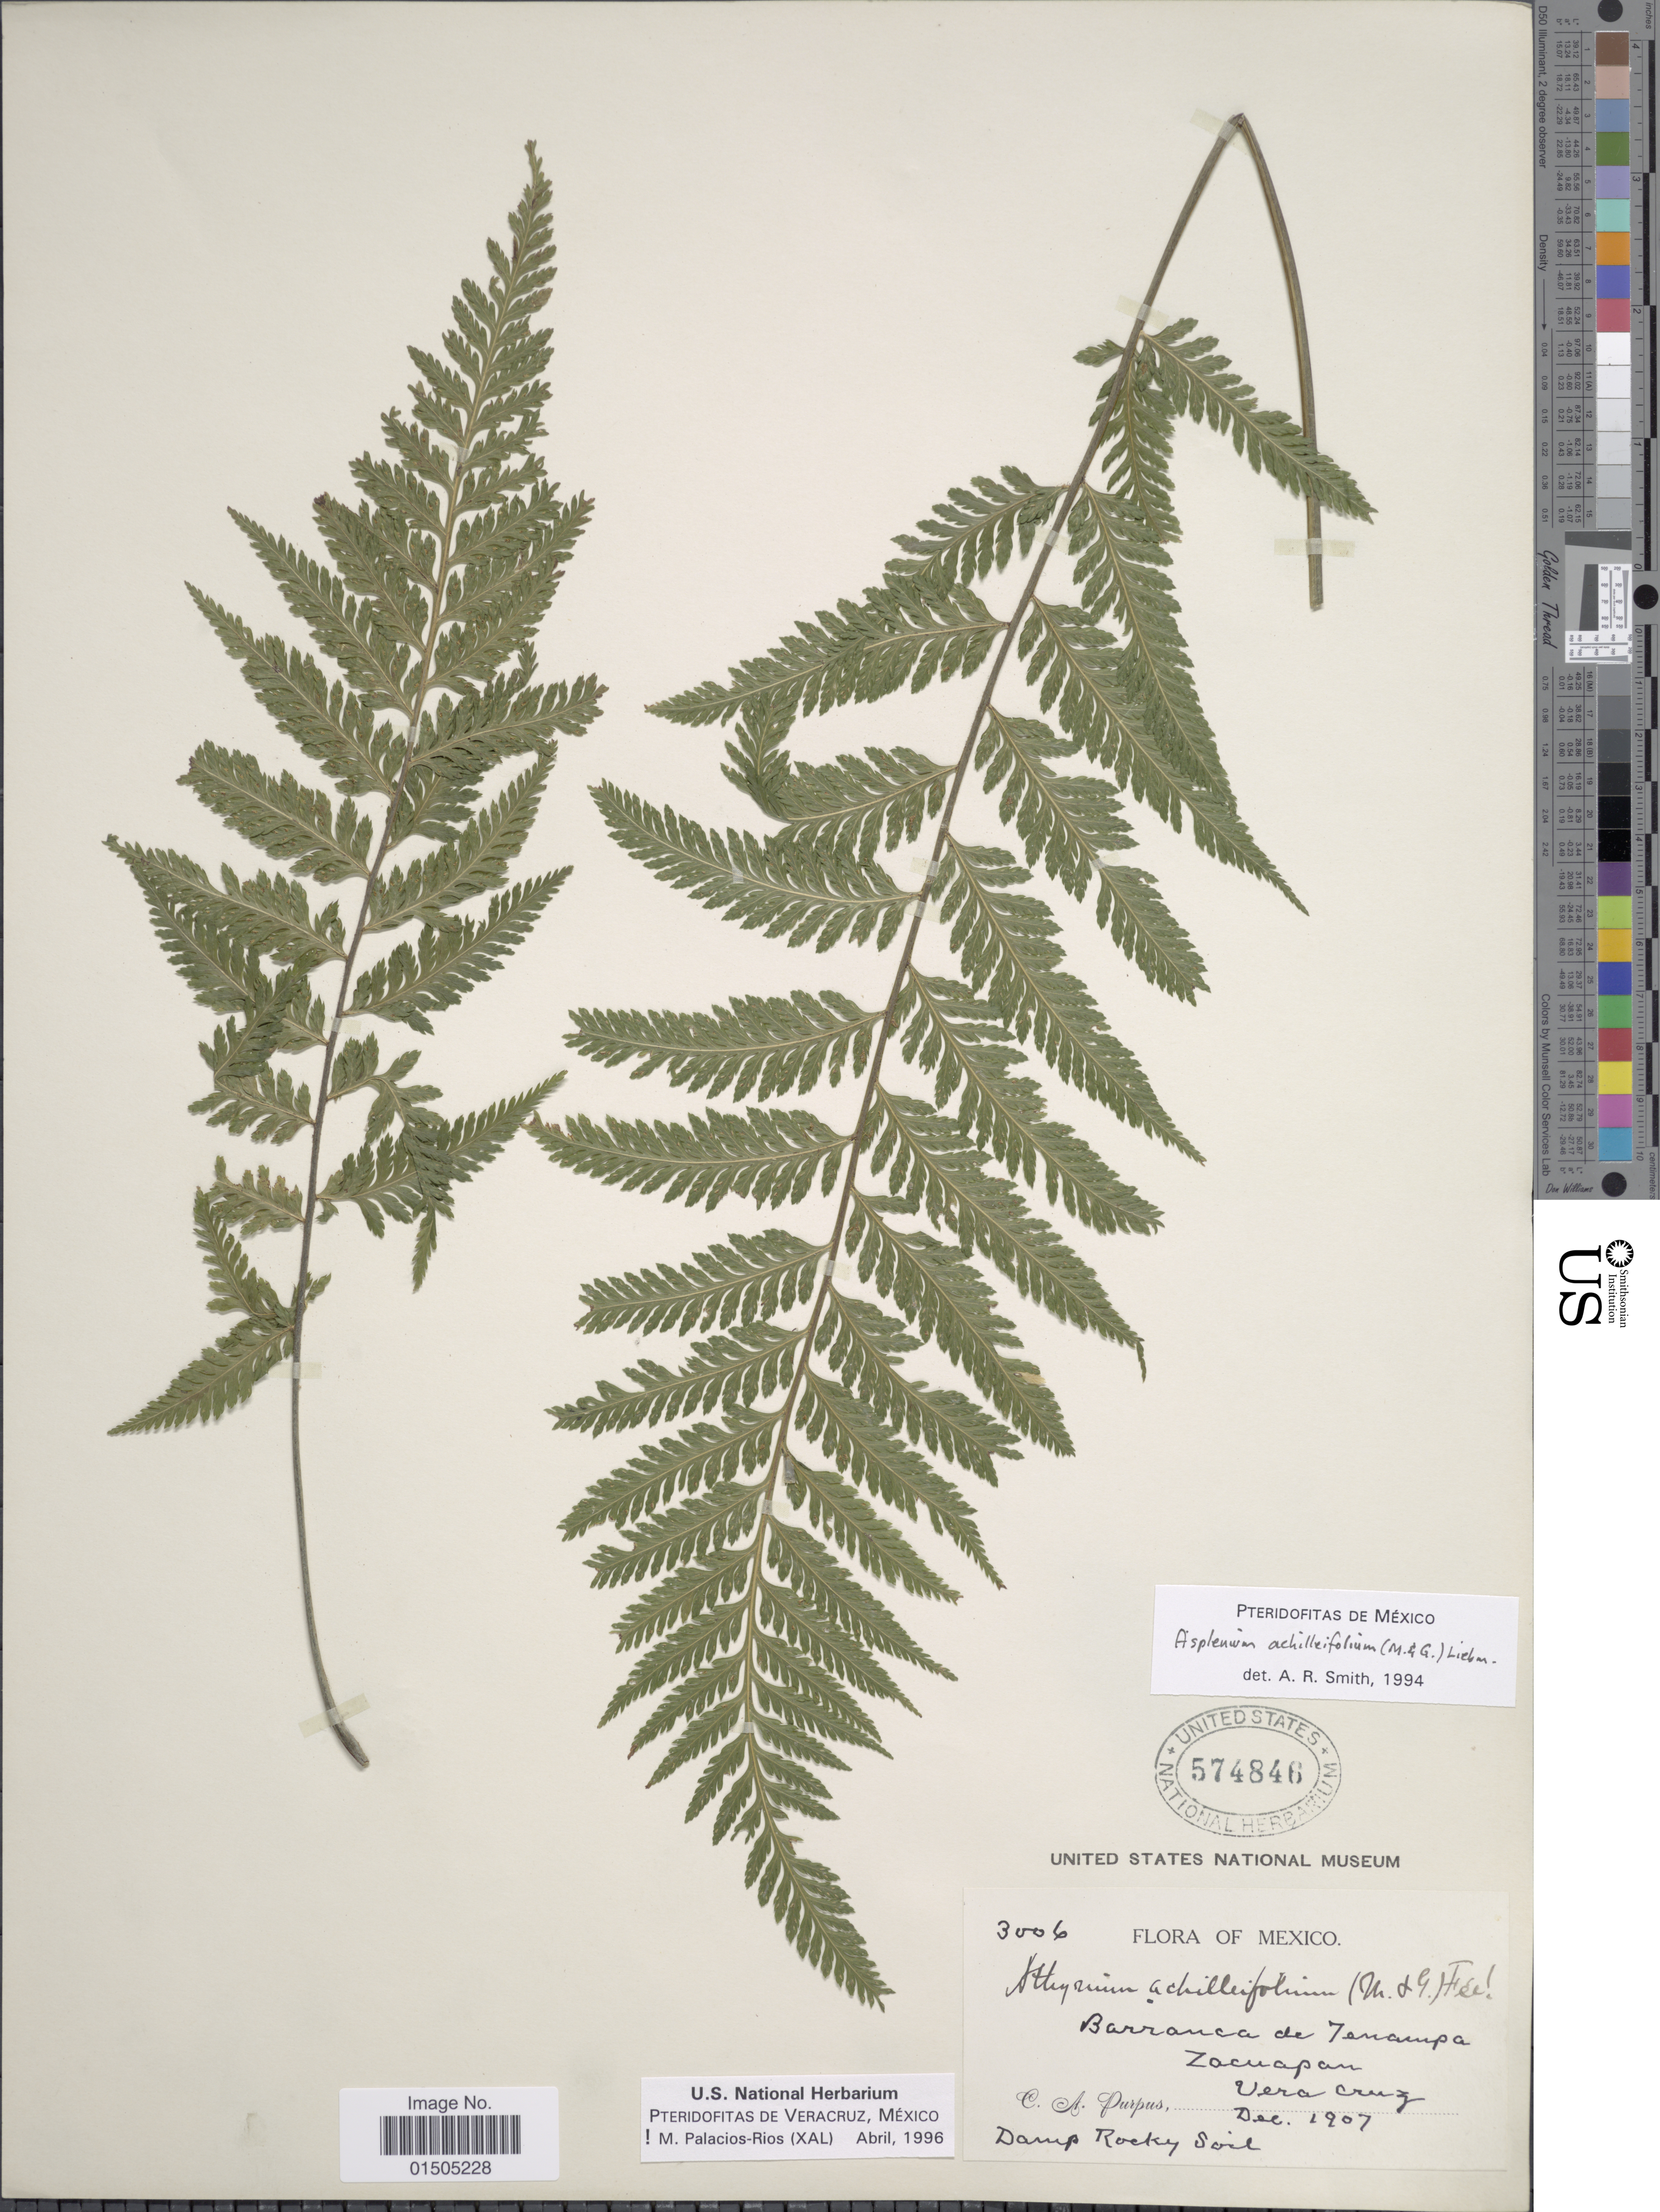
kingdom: Plantae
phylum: Tracheophyta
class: Polypodiopsida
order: Polypodiales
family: Aspleniaceae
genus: Asplenium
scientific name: Asplenium achilleifolium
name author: (M. Martens & Galeotti) Liebm.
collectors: C. A. Purpus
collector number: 3006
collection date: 1907-12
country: Mexico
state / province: Veracruz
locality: Barranca de Tenampa, Zacuapan.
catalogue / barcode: US 574846